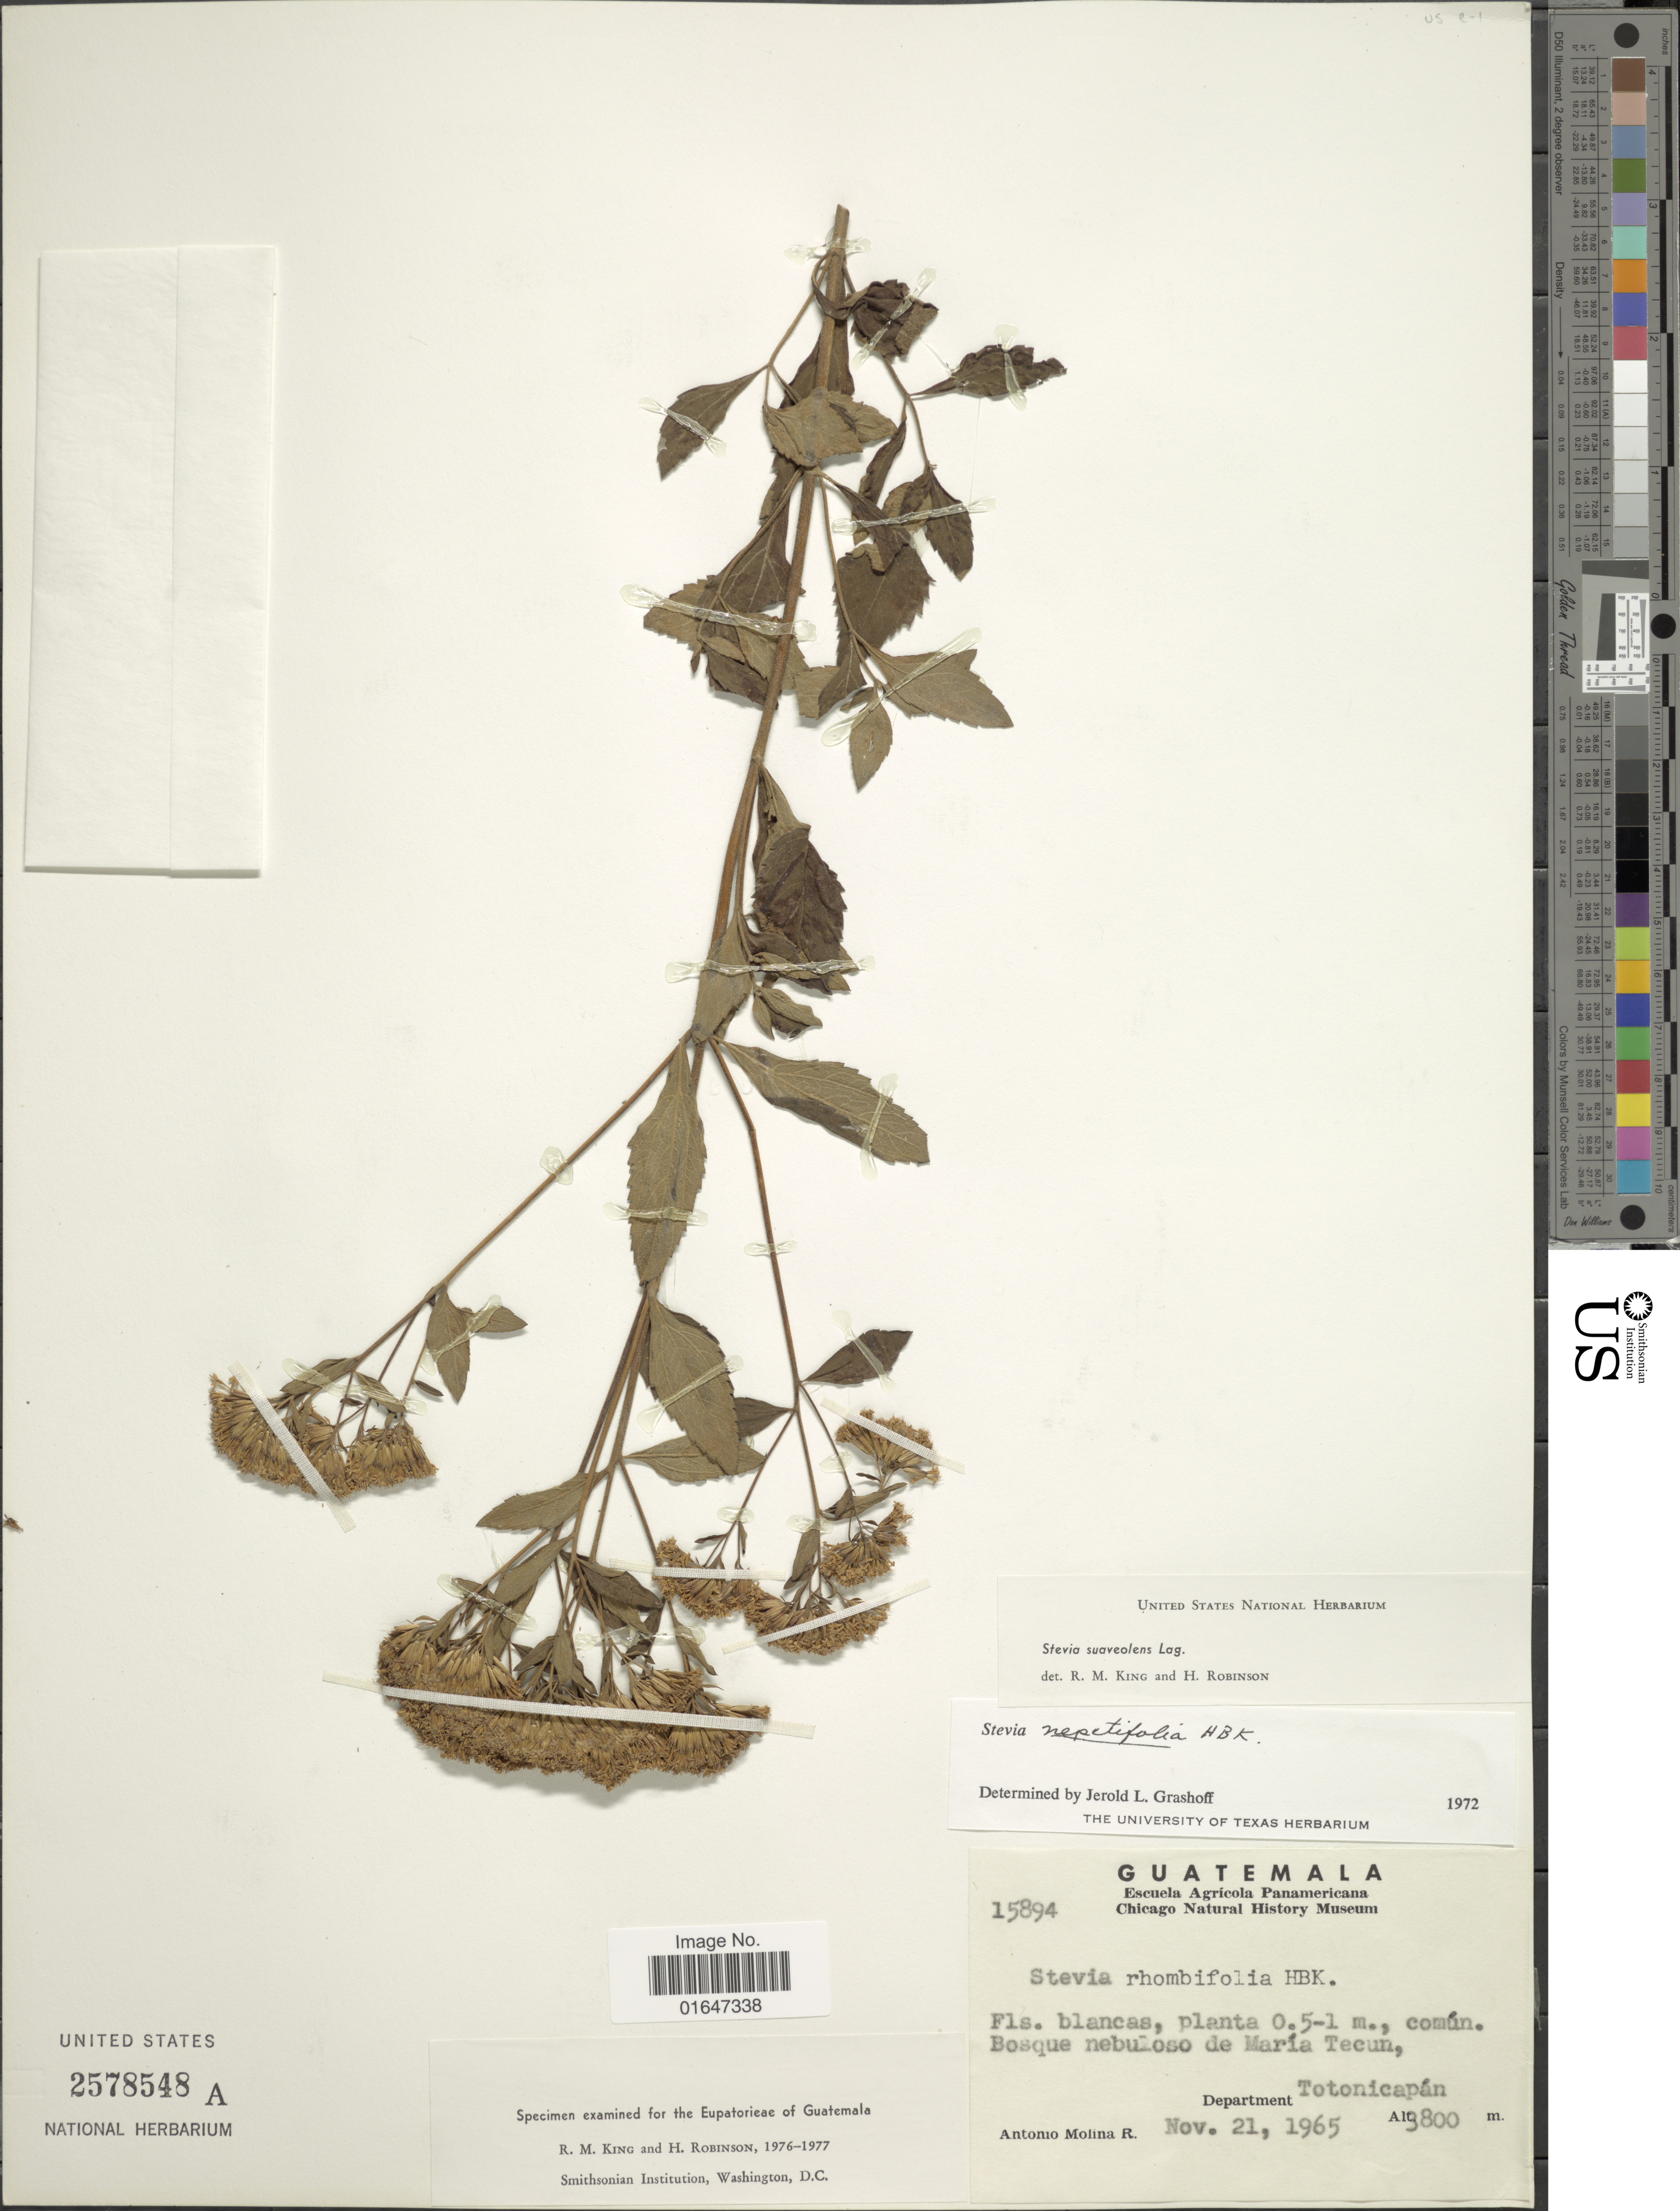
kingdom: Plantae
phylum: Tracheophyta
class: Magnoliopsida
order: Asterales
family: Asteraceae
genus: Stevia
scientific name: Stevia suaveolens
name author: Lag.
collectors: A. Molina R.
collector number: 15894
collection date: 1965-11-21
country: Guatemala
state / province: Totonicapan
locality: Bosque nebuloso de Maria Tecun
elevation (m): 3800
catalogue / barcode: US 2578548A